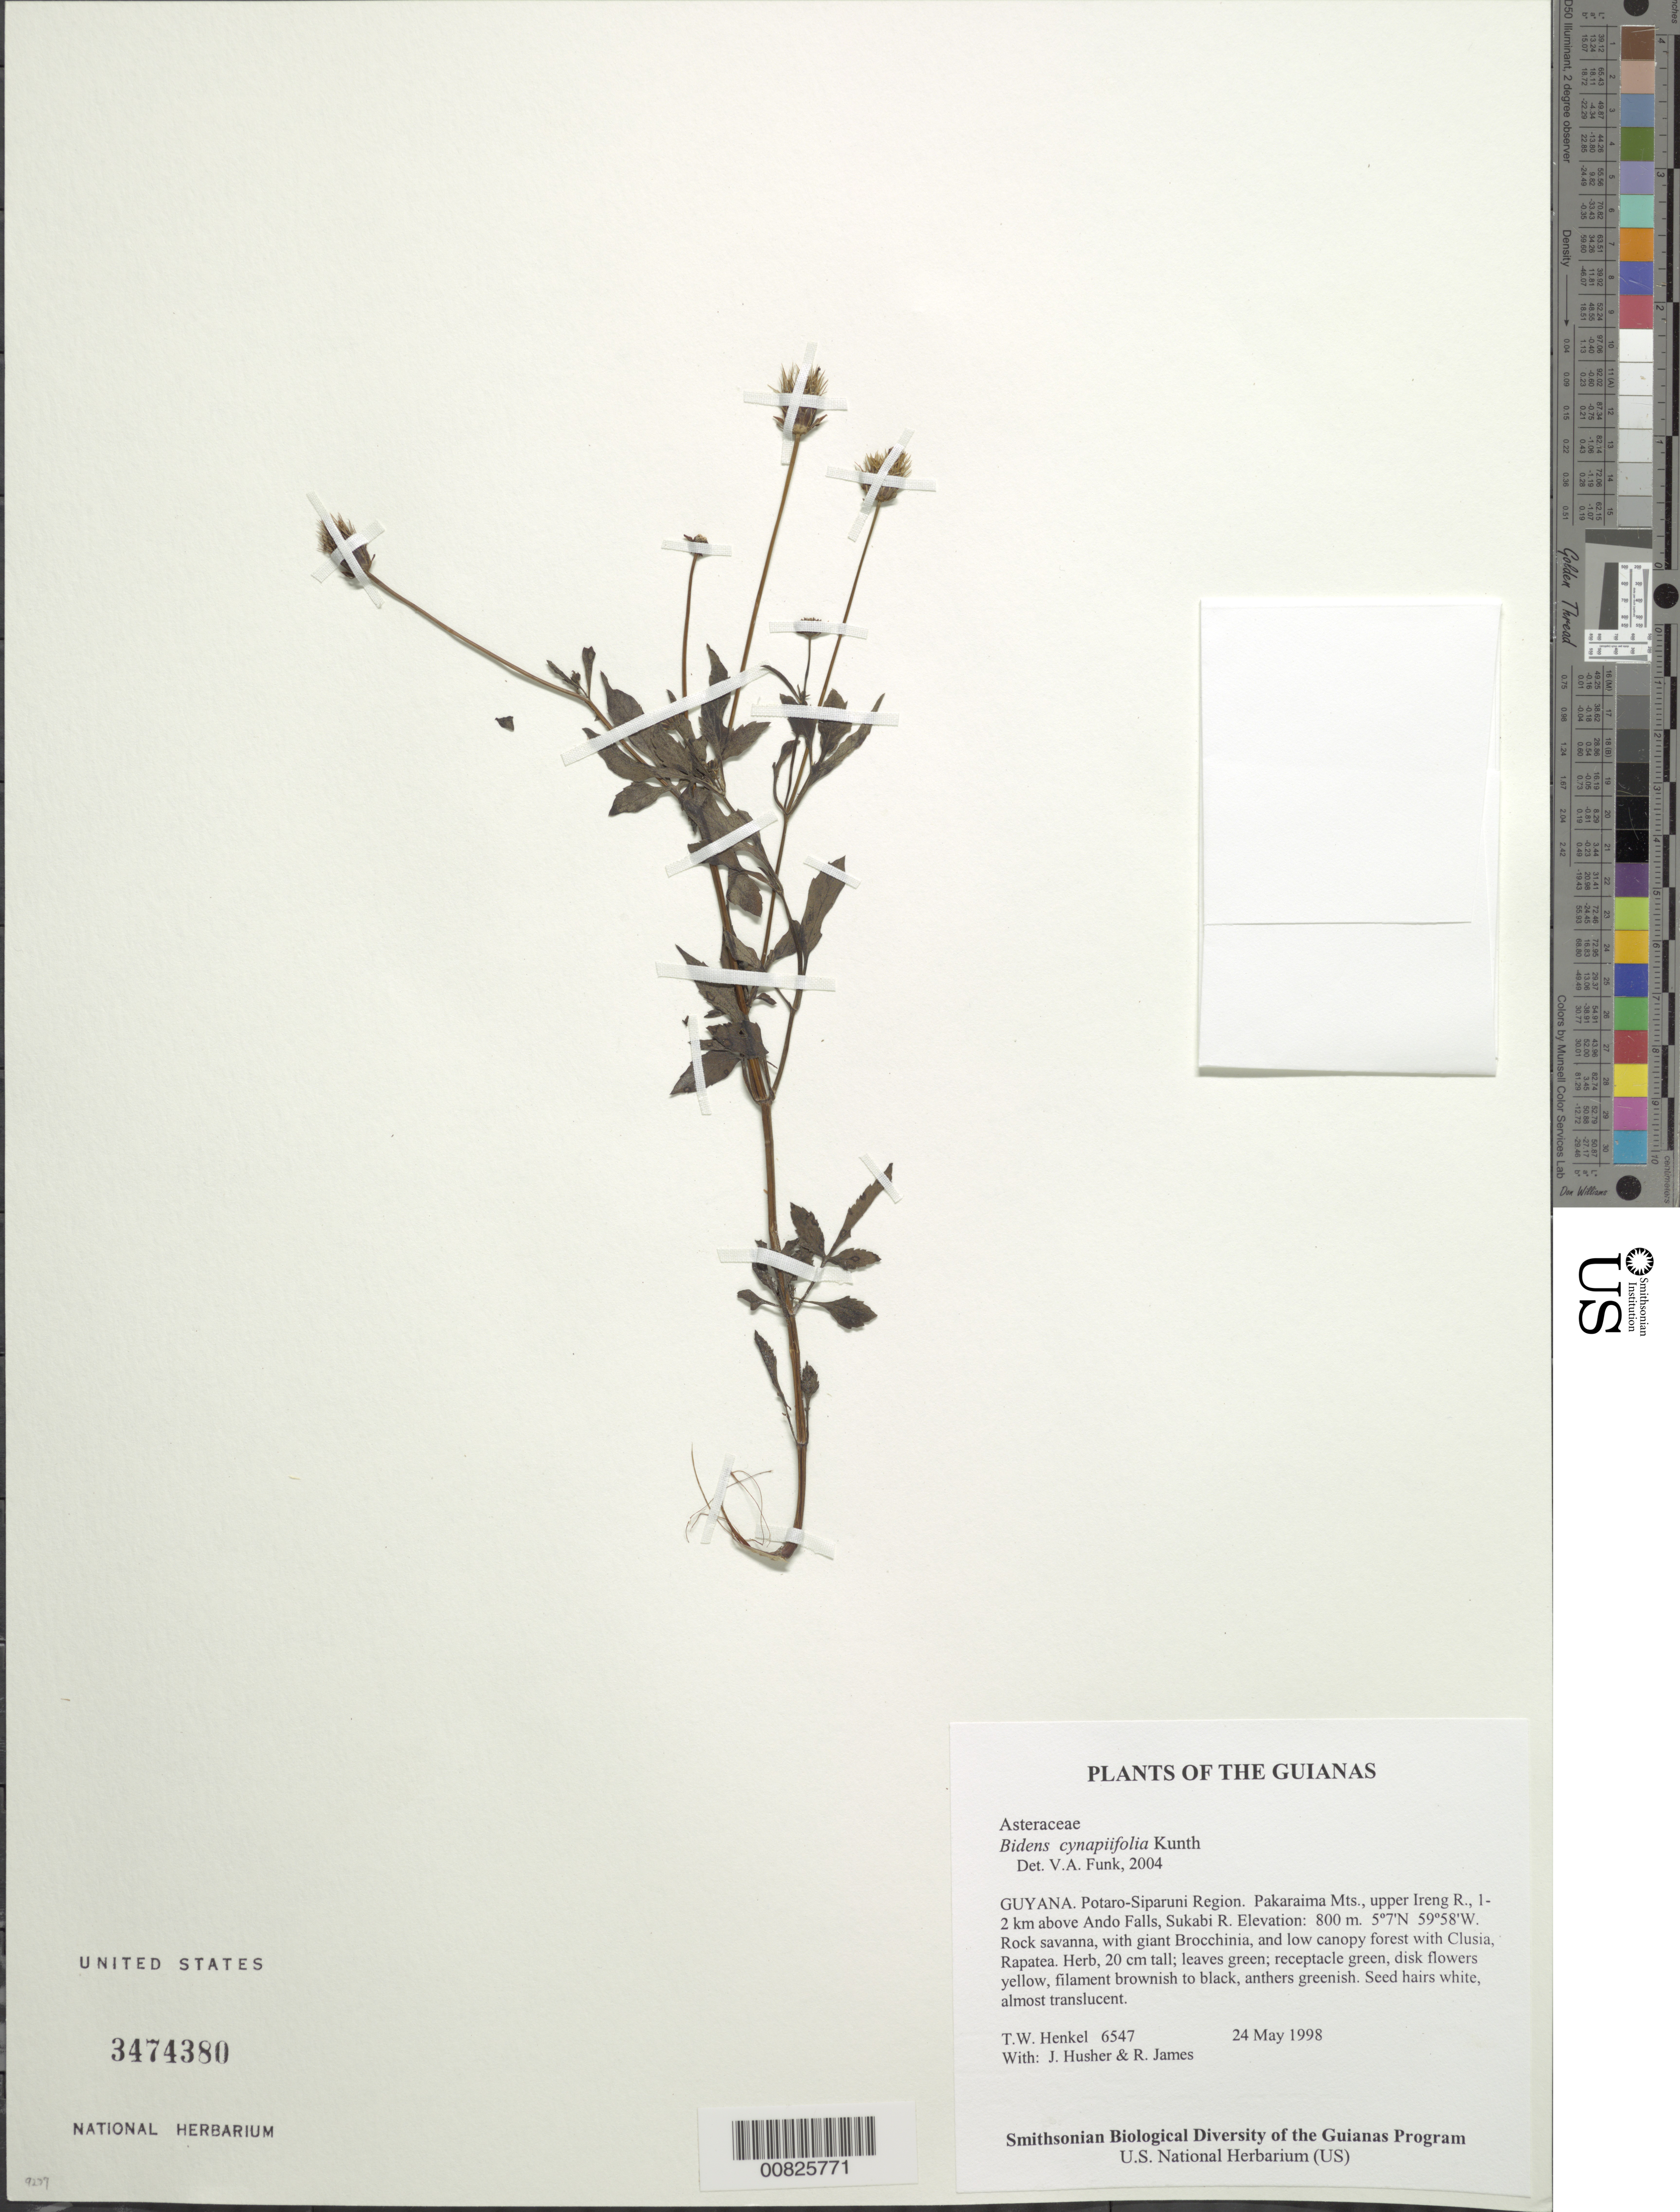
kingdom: Plantae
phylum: Tracheophyta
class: Magnoliopsida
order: Asterales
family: Asteraceae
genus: Bidens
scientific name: Bidens cynapiifolia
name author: Kunth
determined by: Funk, Vicki A., (BOT), Smithsonian Institution - National Museum of Natural History (UNITED STATES)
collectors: T. Henkel, J. Husher & R. James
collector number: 6547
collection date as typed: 24 May 1998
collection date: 1998-05-24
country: Guyana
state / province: Potaro-Siparuni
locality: Pakaraima Mts., upper Ireng R., 1-2 km above Ando Falls, Sukabi R.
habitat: Rock savanna, with giant Brocchinia, and low canopy forest with Clusia, Rapatea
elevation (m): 800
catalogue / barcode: US 3474380